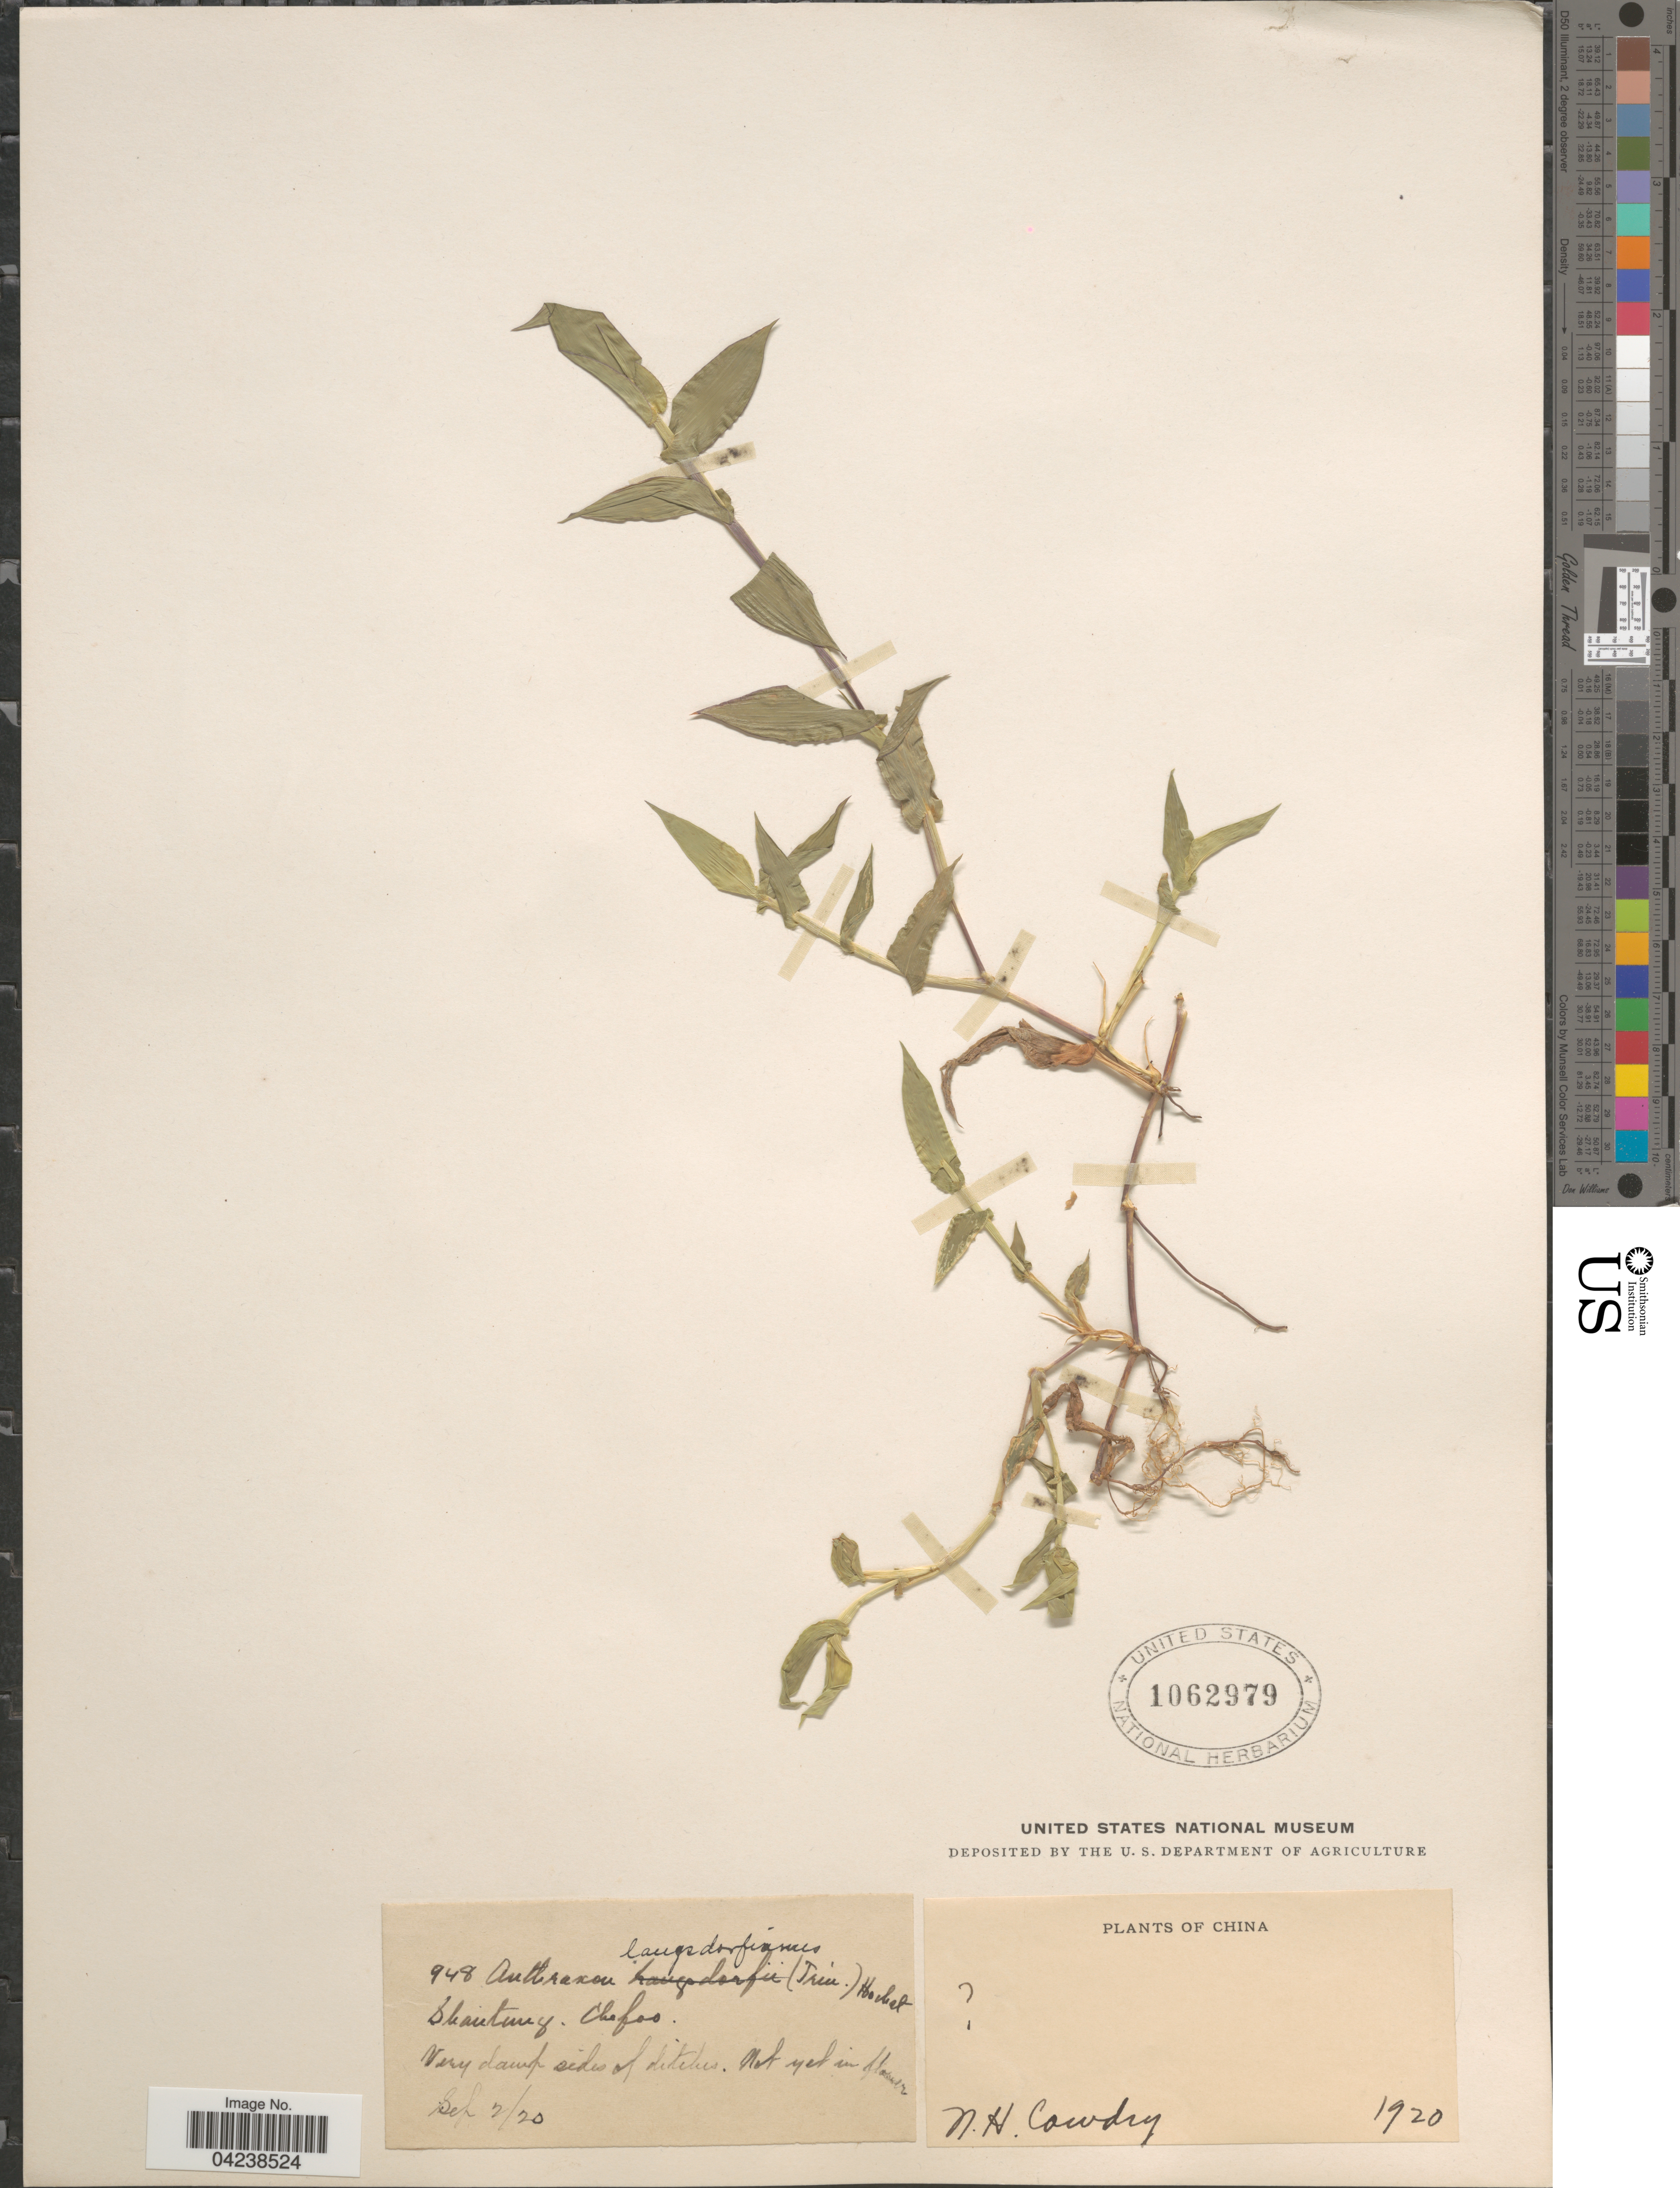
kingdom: Plantae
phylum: Tracheophyta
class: Liliopsida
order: Poales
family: Poaceae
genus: Arthraxon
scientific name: Arthraxon hispidus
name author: (Thunb.) Makino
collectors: N. H. Cowdry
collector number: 948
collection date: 1920-09-02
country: China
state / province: Shandong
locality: Shantung. Chefoo.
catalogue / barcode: US 1062979